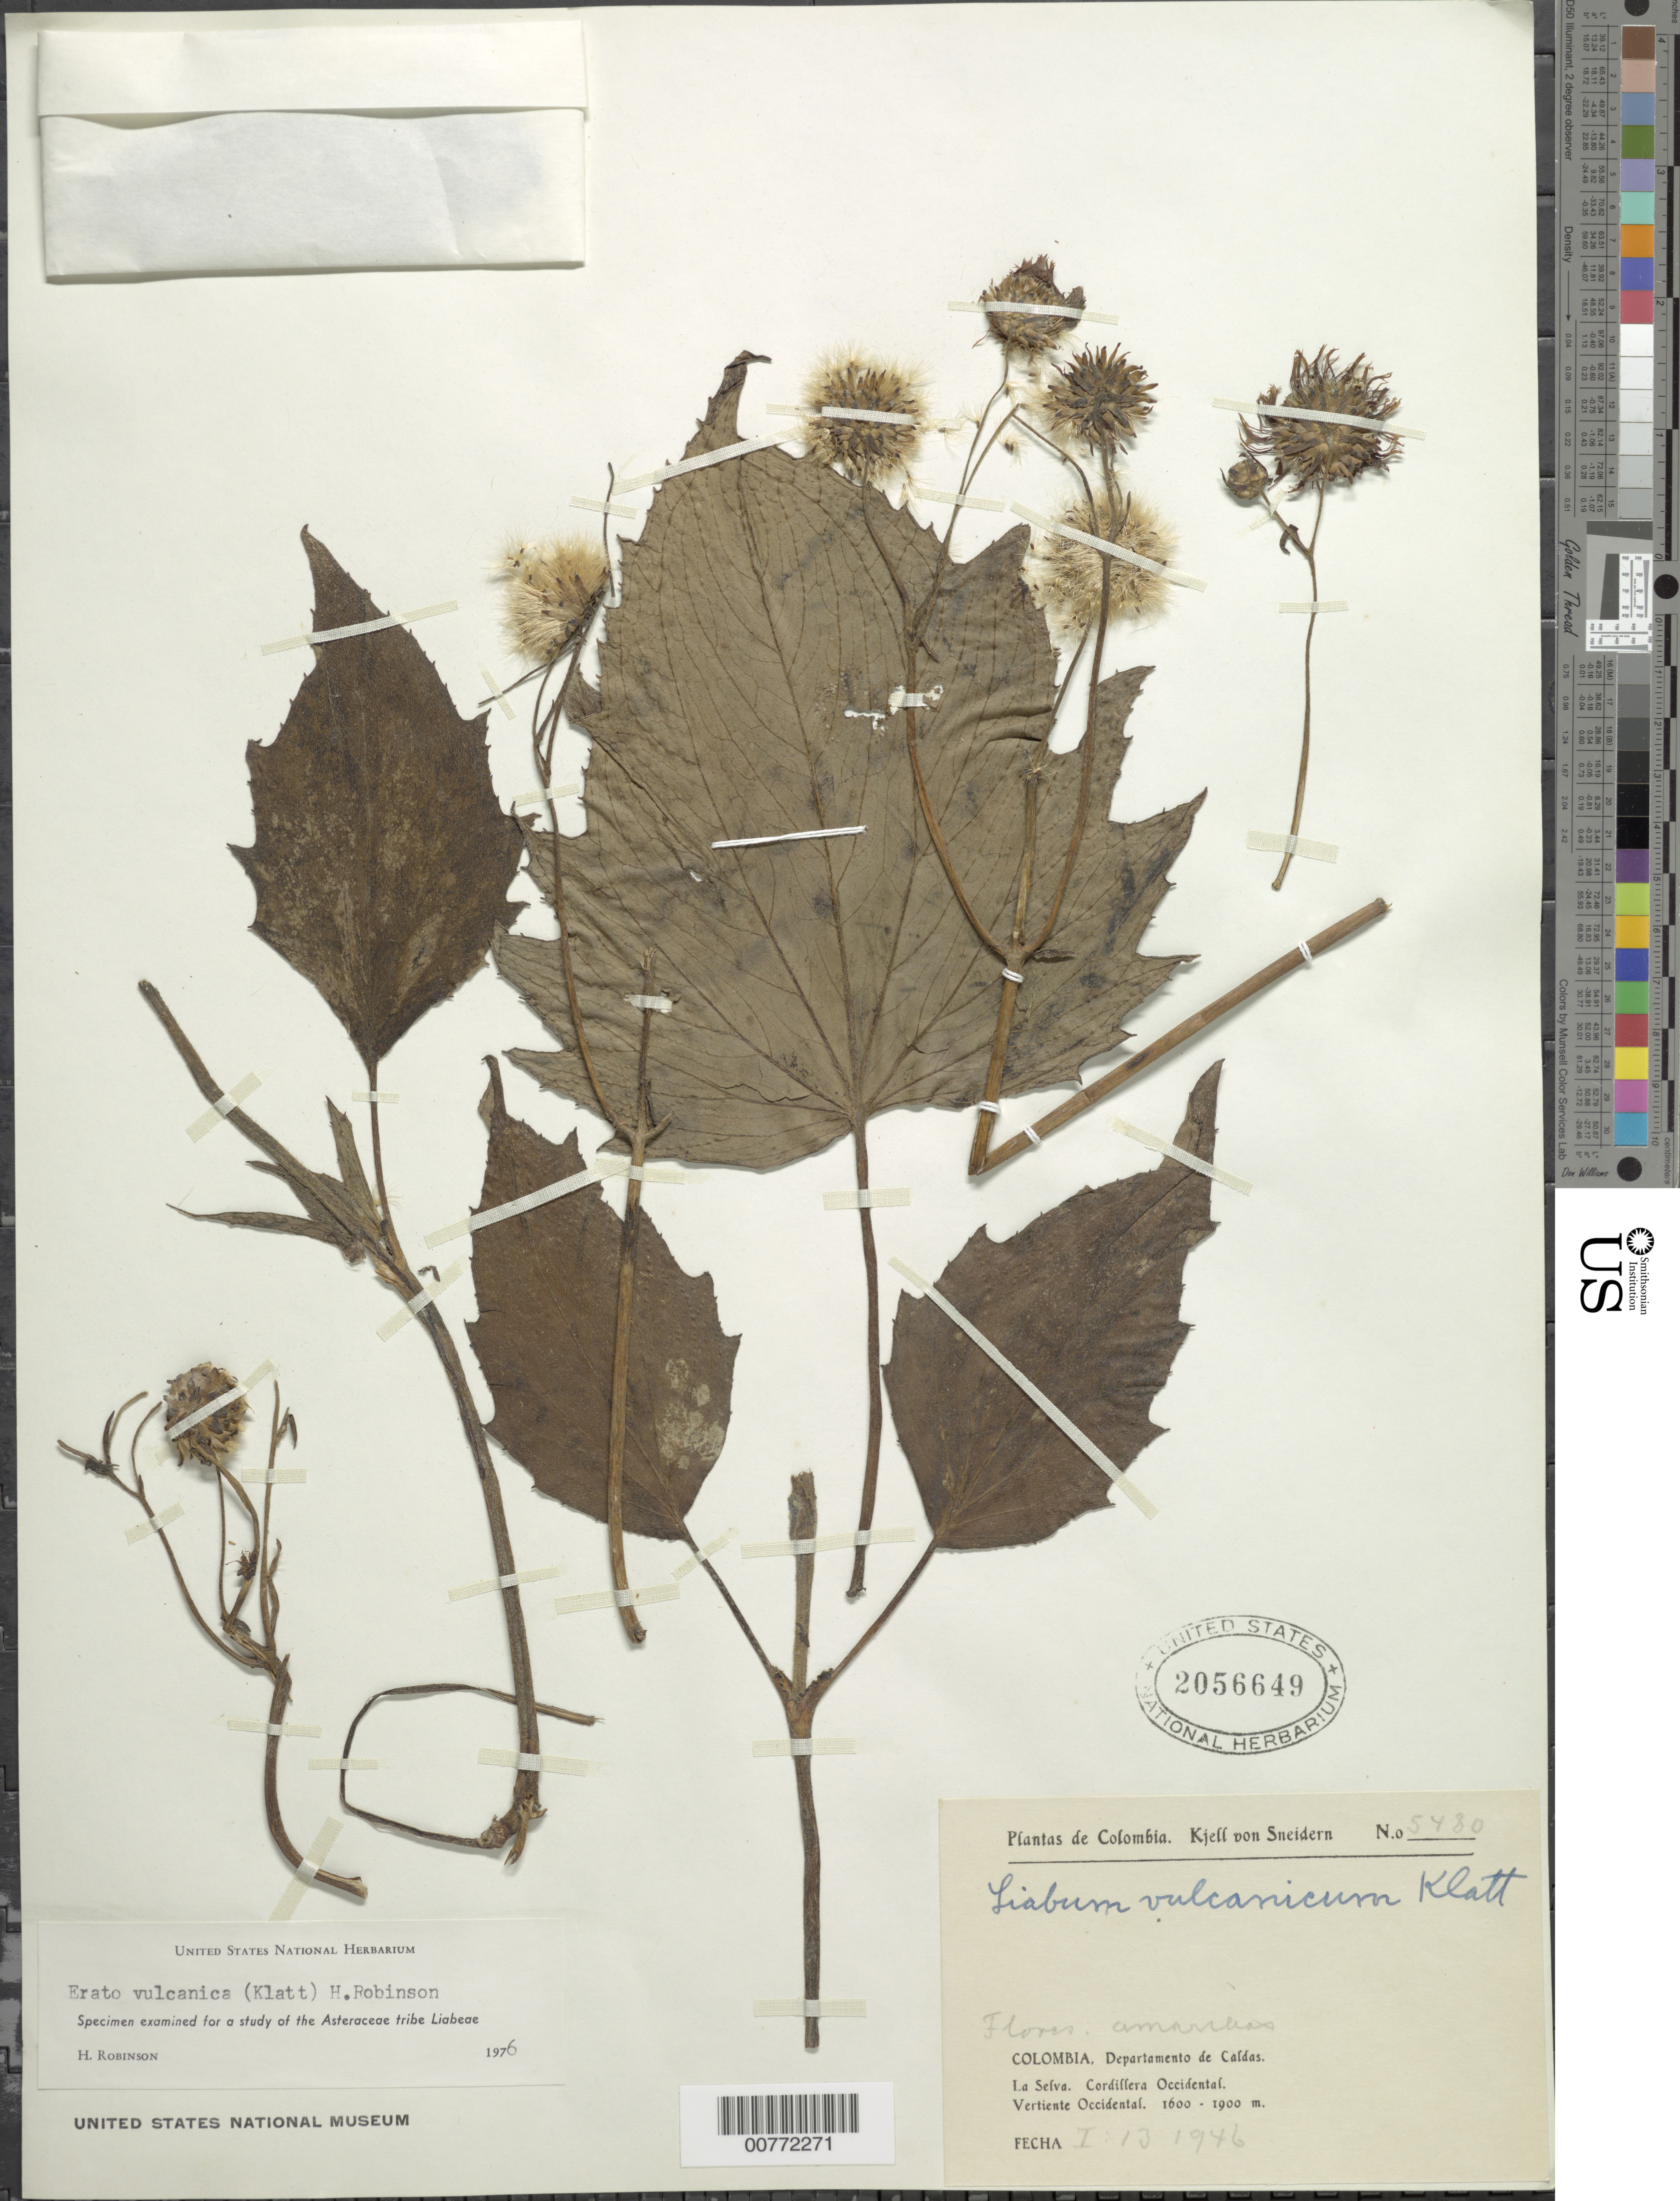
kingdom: Plantae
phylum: Tracheophyta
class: Magnoliopsida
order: Asterales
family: Asteraceae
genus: Erato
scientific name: Erato vulcanica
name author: (Klatt) H. Rob.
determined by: Robinson, Harold E., (US)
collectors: K. von Sneidern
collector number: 5480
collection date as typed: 13-Jan-46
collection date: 1946-01-13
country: Colombia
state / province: Caldas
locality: Cordillera Occidental, La Selva. Vertiente occidental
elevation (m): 1600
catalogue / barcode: US 2056649